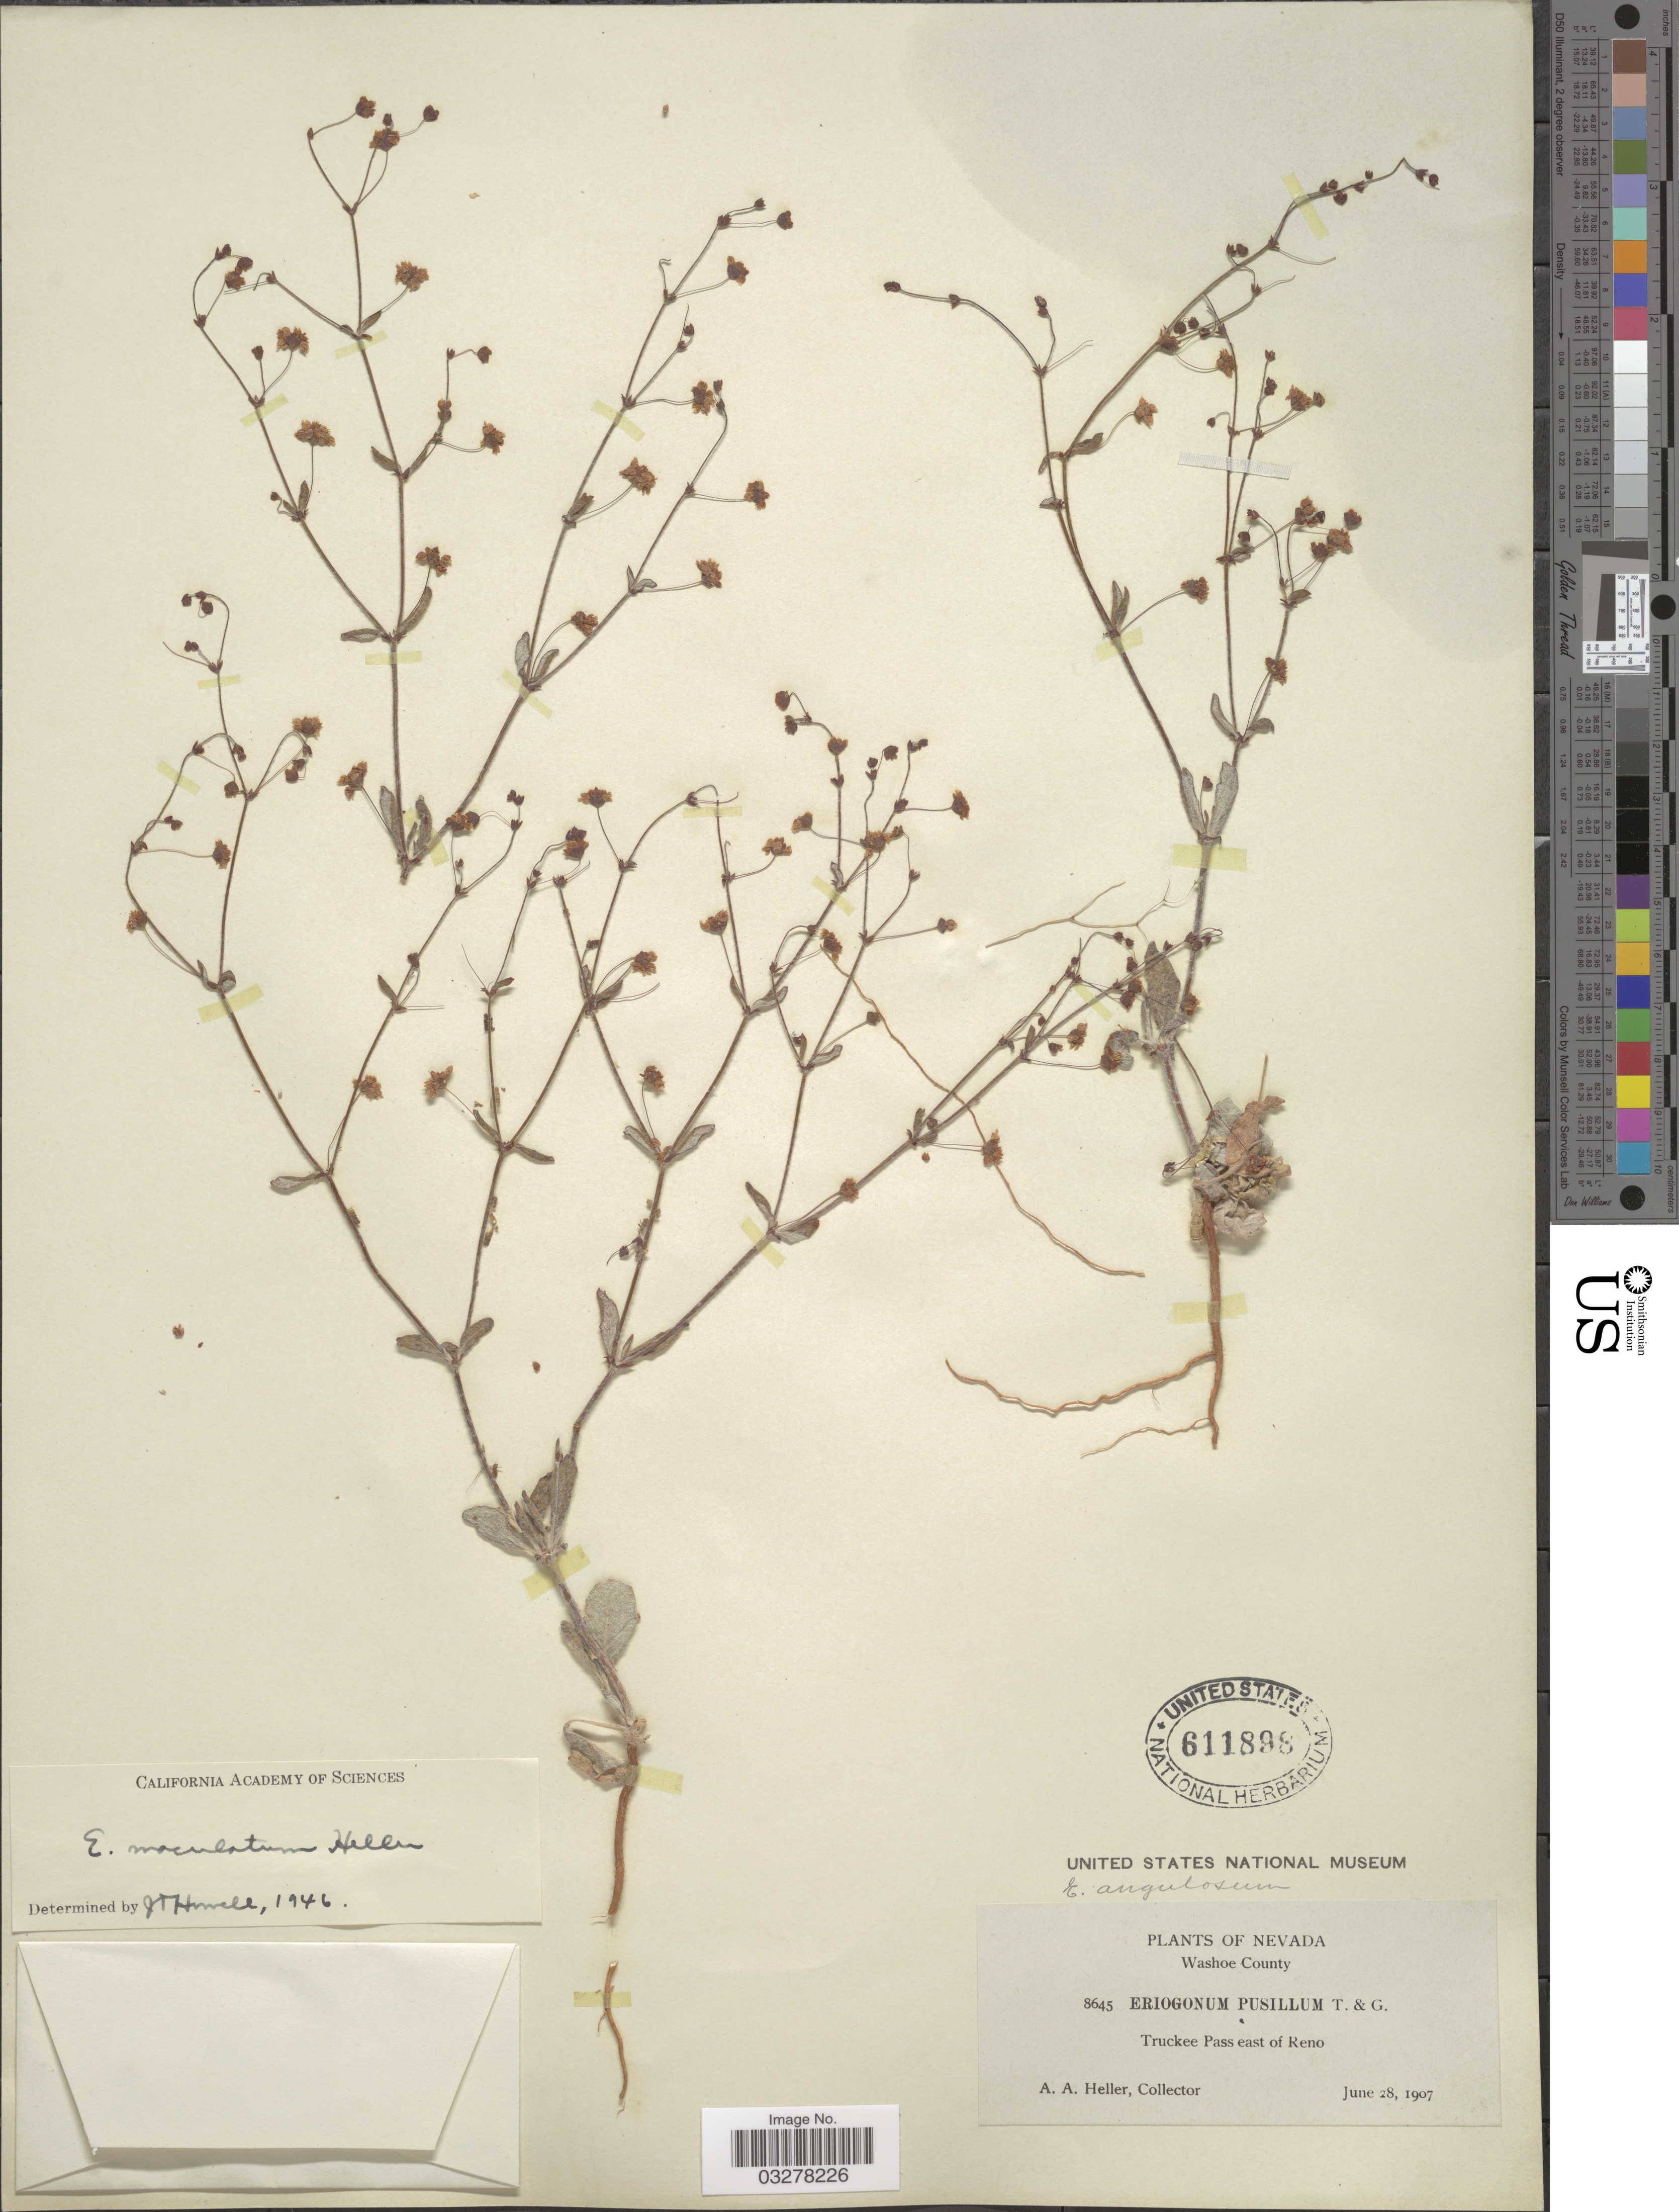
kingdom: Plantae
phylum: Tracheophyta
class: Magnoliopsida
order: Caryophyllales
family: Polygonaceae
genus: Eriogonum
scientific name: Eriogonum maculatum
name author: A. Heller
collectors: A. A. Heller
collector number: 8645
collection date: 1907-06-28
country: United States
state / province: Nevada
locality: Washoe County. Truckee Pass east of Reno.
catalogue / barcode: US 611898